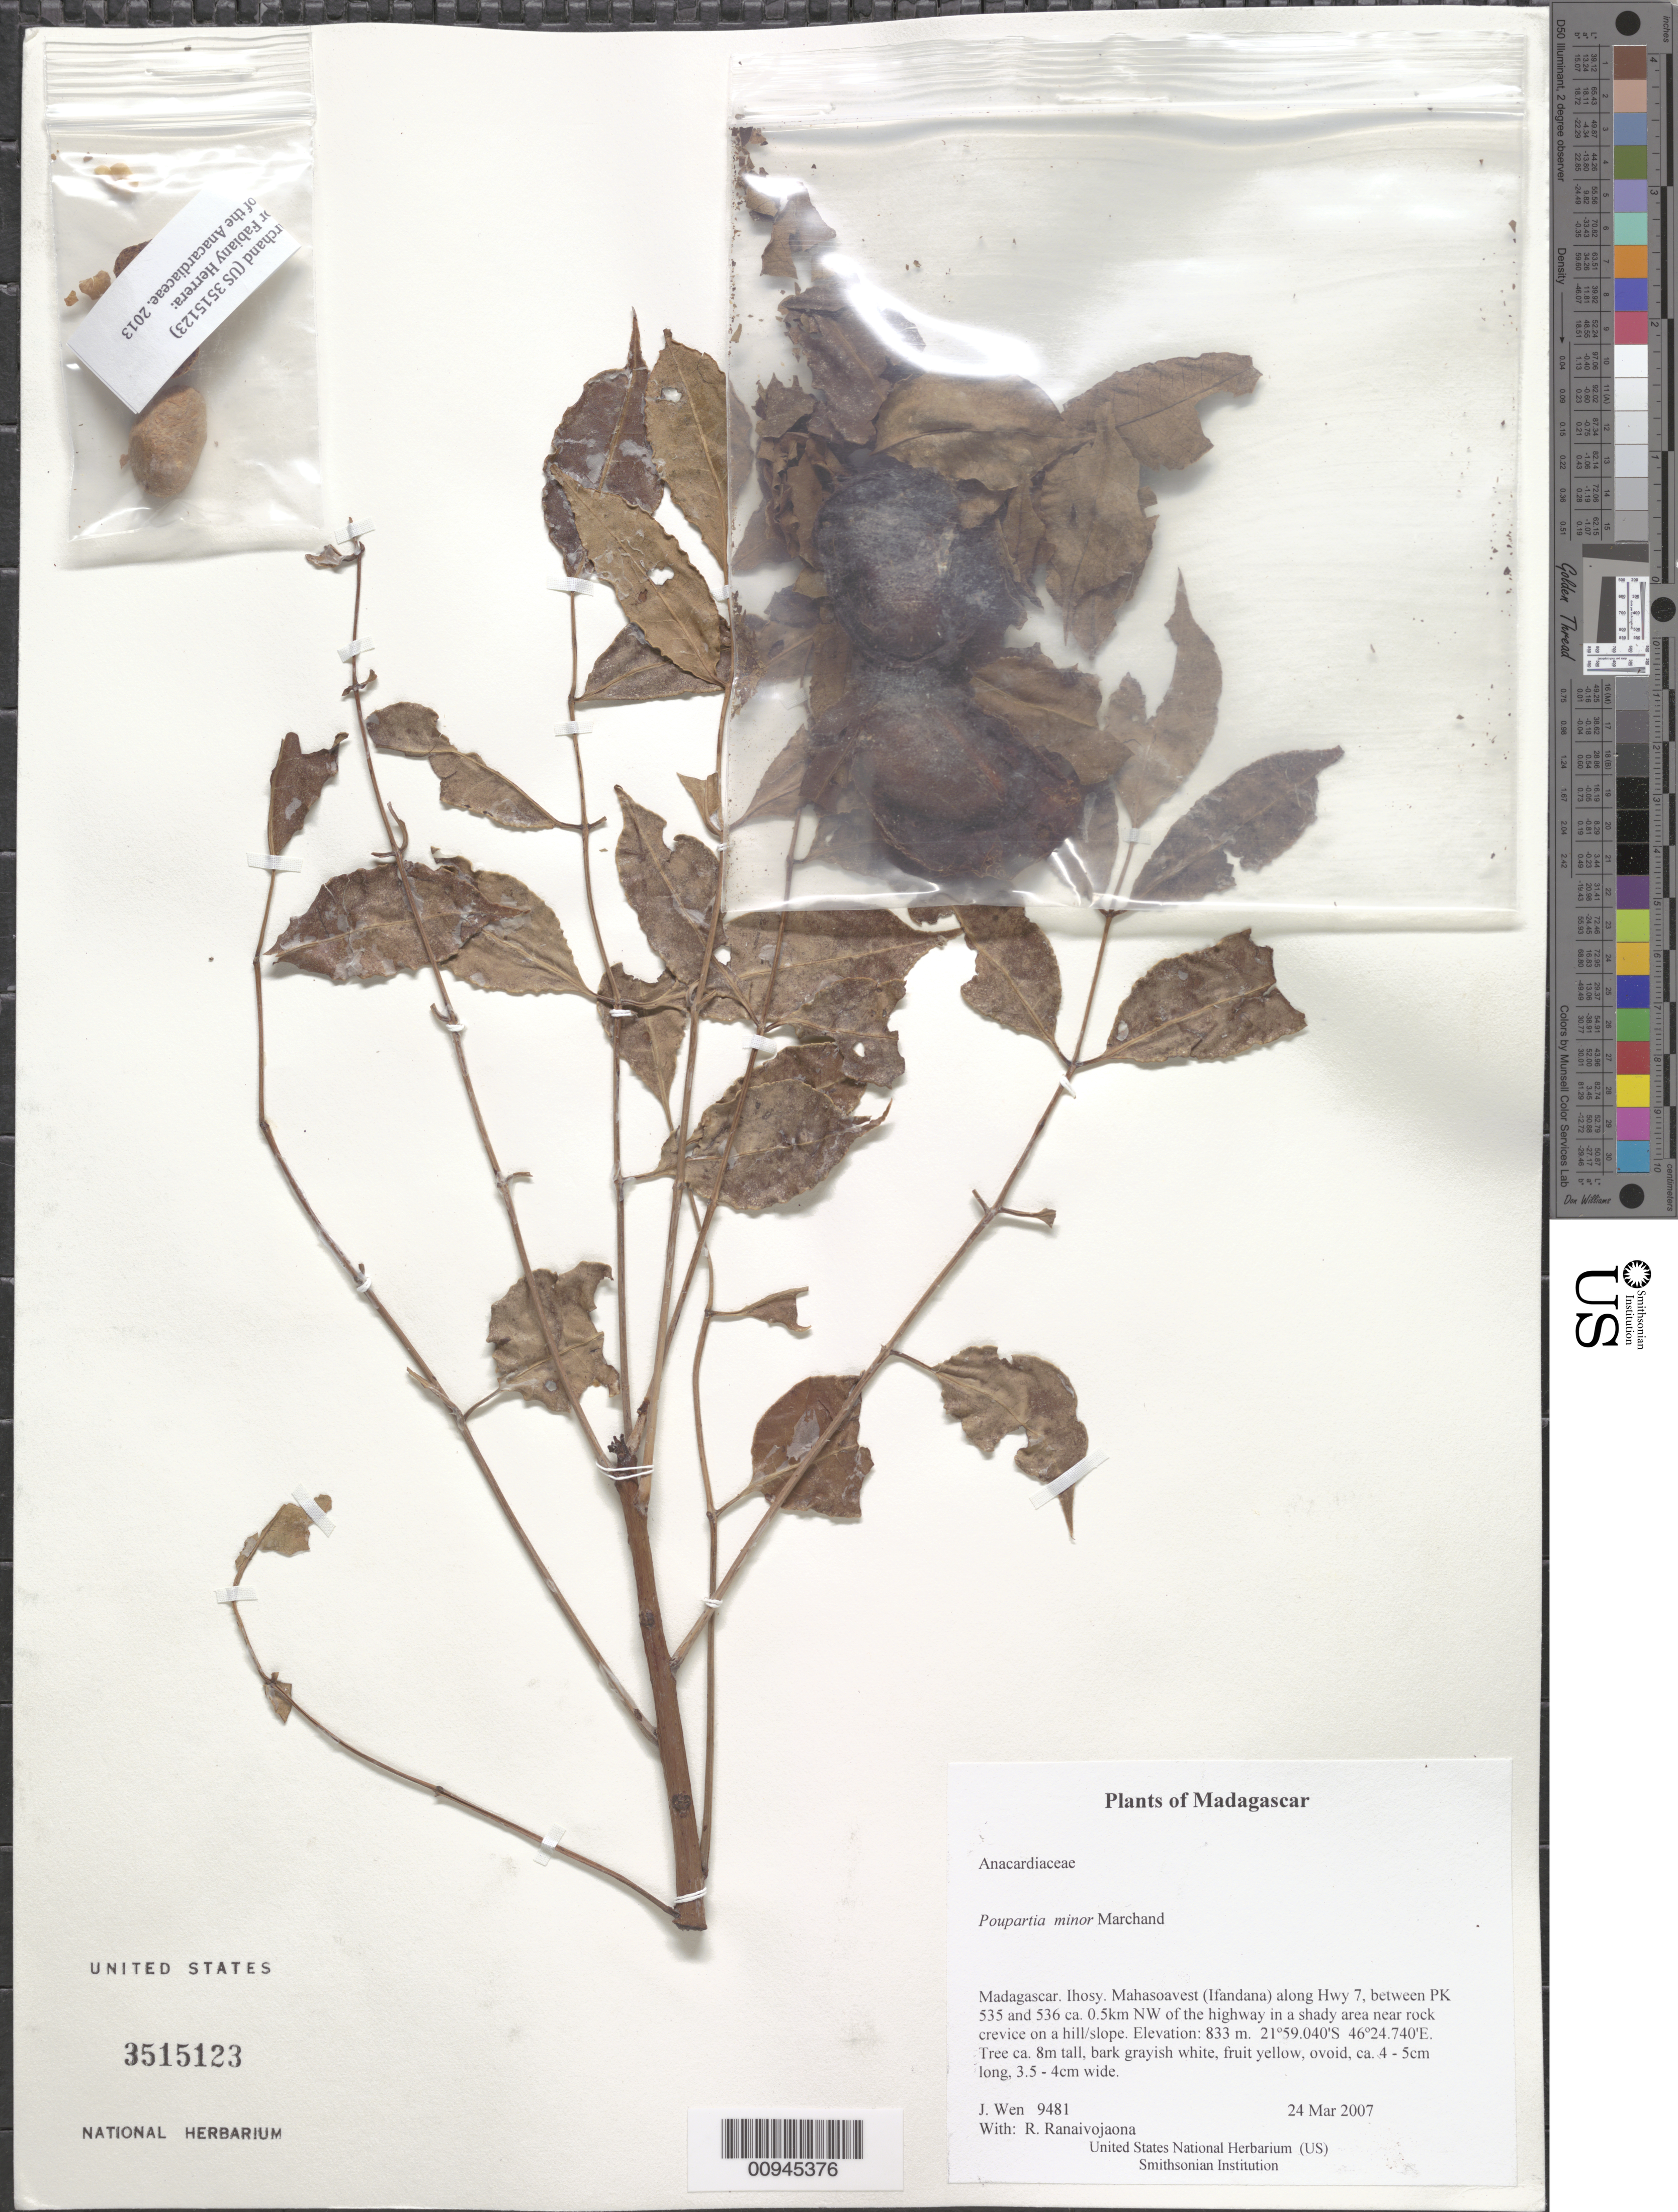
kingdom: Plantae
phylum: Tracheophyta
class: Magnoliopsida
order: Sapindales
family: Anacardiaceae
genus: Sclerocarya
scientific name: Sclerocarya birrea subsp. caffra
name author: (Sond.) Kokwaro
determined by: Mitchell, John D.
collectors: J. Wen & R. Ranaivojaona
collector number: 9481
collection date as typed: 24 Mar 2007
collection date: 2007-03-24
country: Madagascar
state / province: Ihorombe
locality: Mahasoavest (Ifandana) along Hwy 7, between PK 535 and 536 ca. 0.5km NW of the highway in a shady area near rock crevice on a hill/slope.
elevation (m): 833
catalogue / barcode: US 3515123